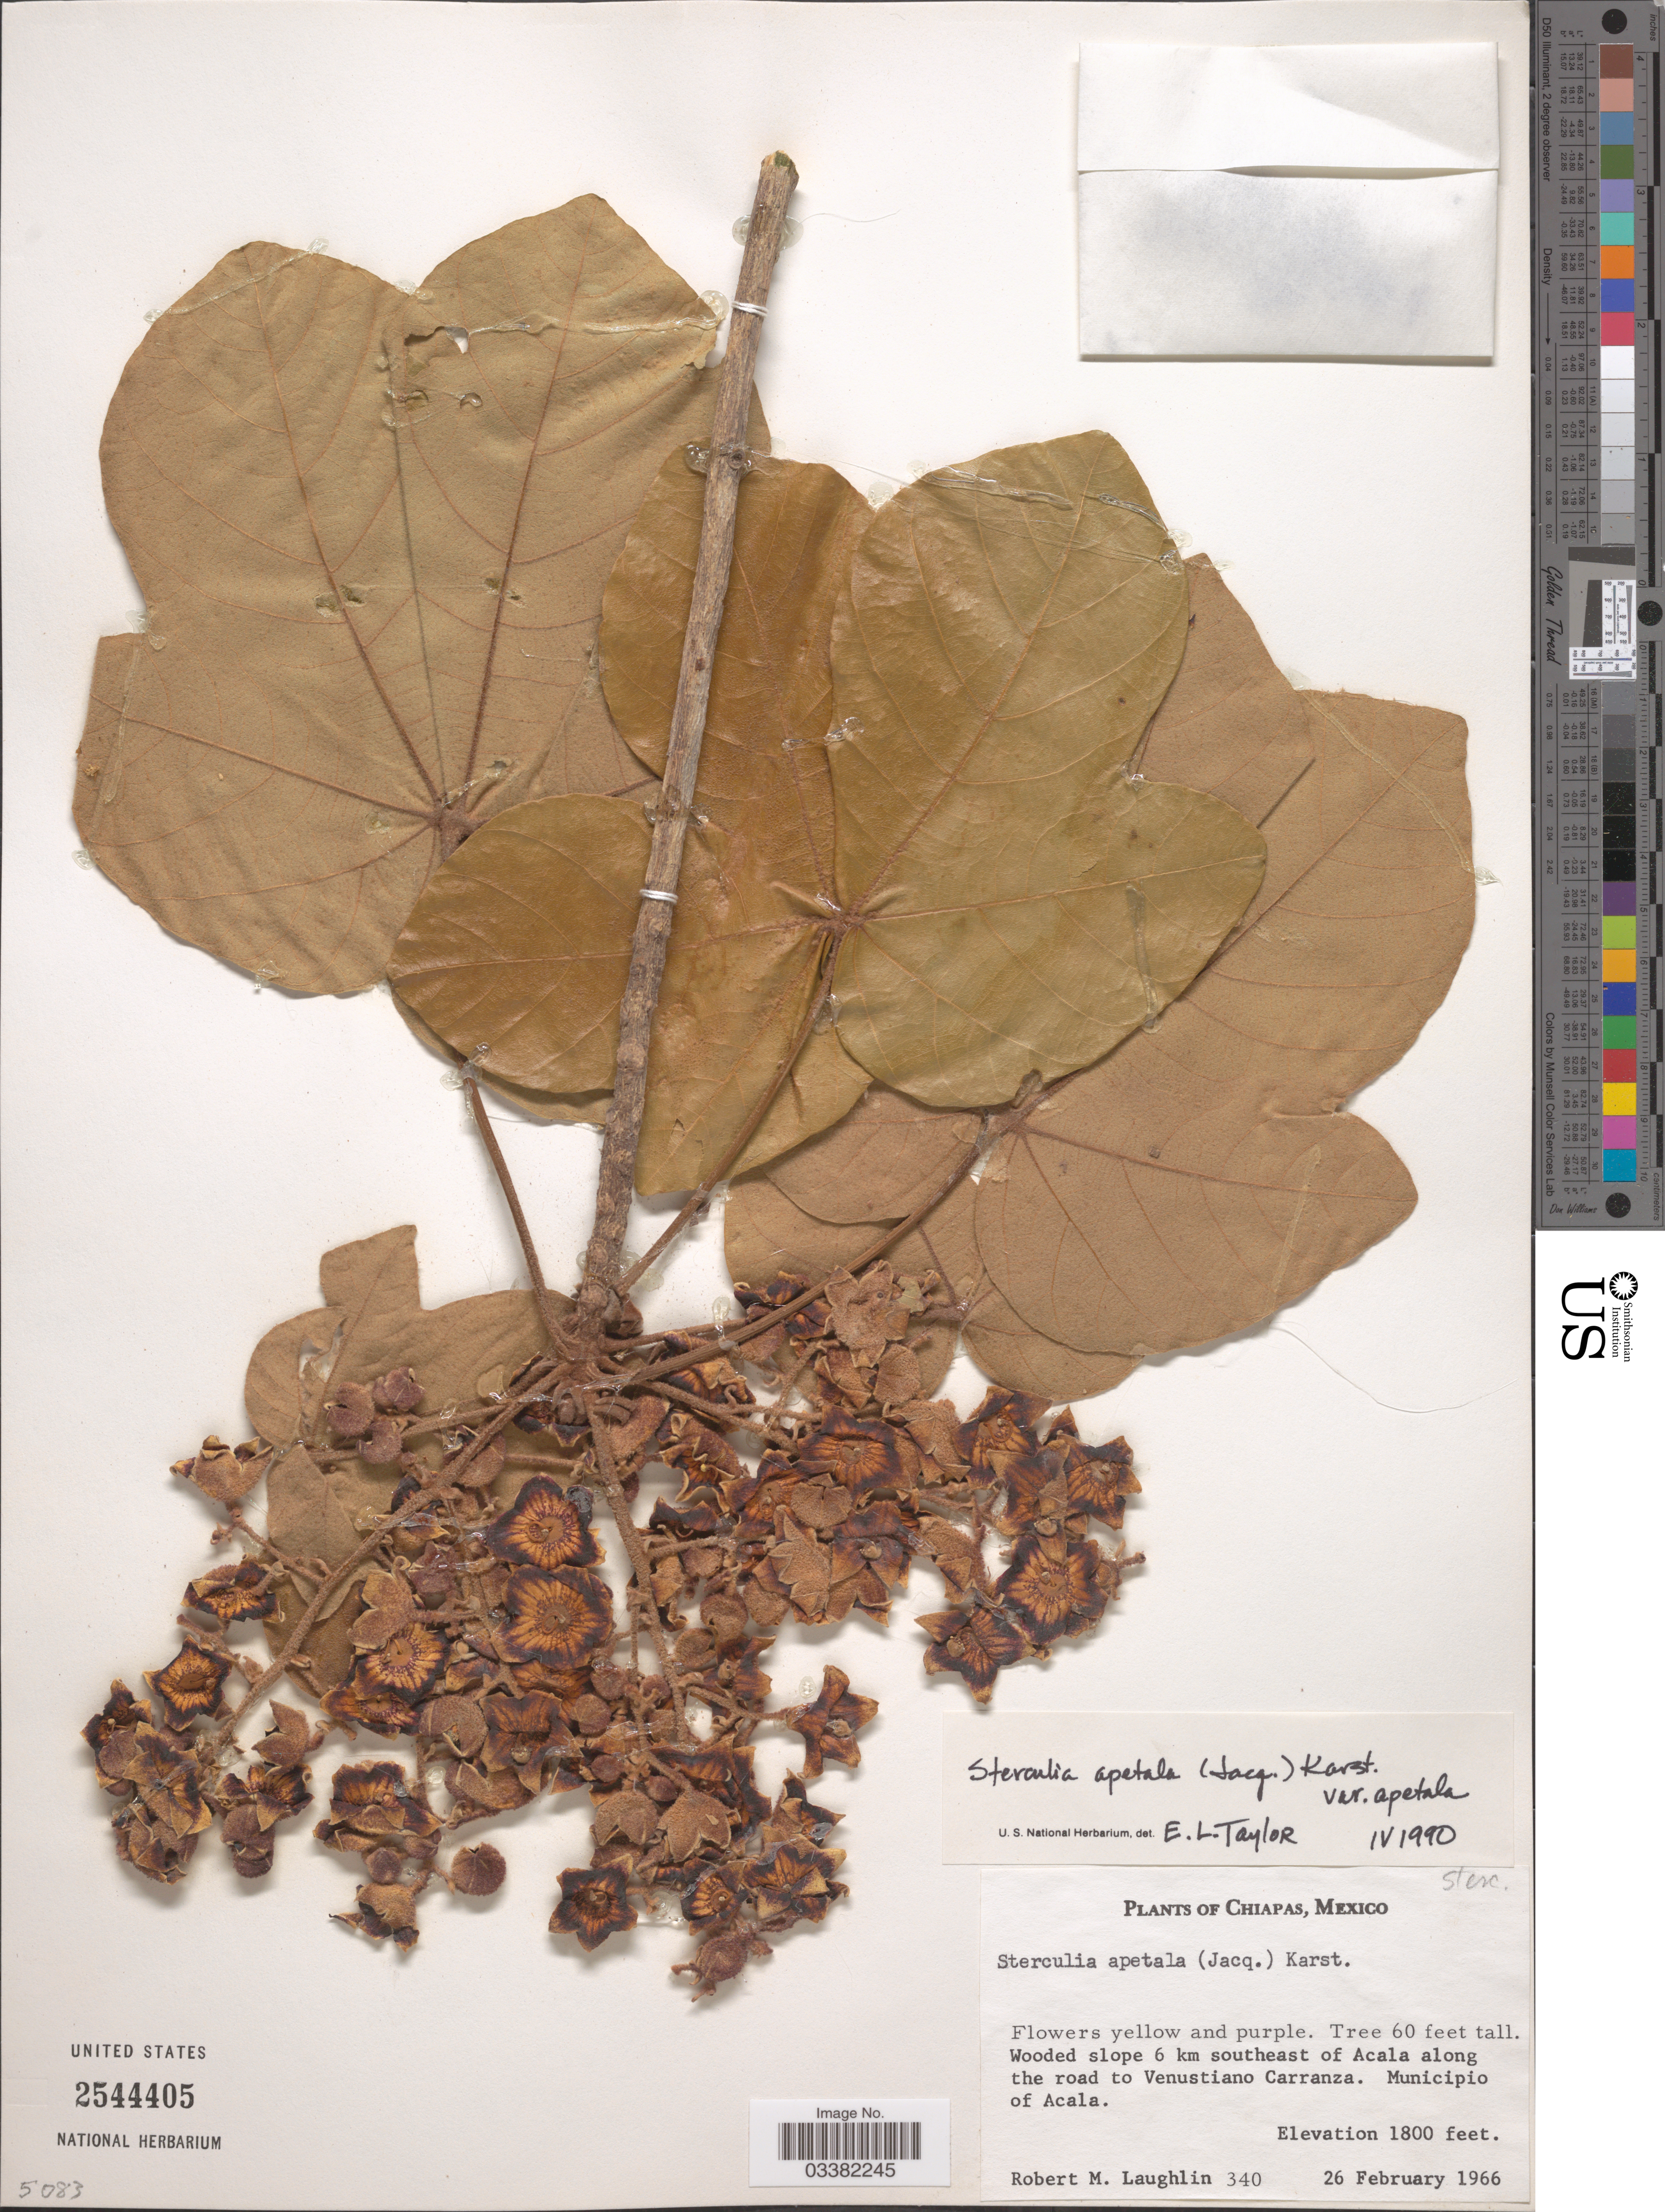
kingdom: Plantae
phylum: Tracheophyta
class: Magnoliopsida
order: Malvales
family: Malvaceae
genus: Sterculia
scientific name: Sterculia apetala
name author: (Jacq.) H. Karst.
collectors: R. M. Laughlin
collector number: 340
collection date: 1966-02-26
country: Mexico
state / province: Chiapas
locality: Wooded slope 6 km southeast of Acala along the road to Venustiano Carranza. Municipio of Acala.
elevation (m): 549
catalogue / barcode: US 2544405